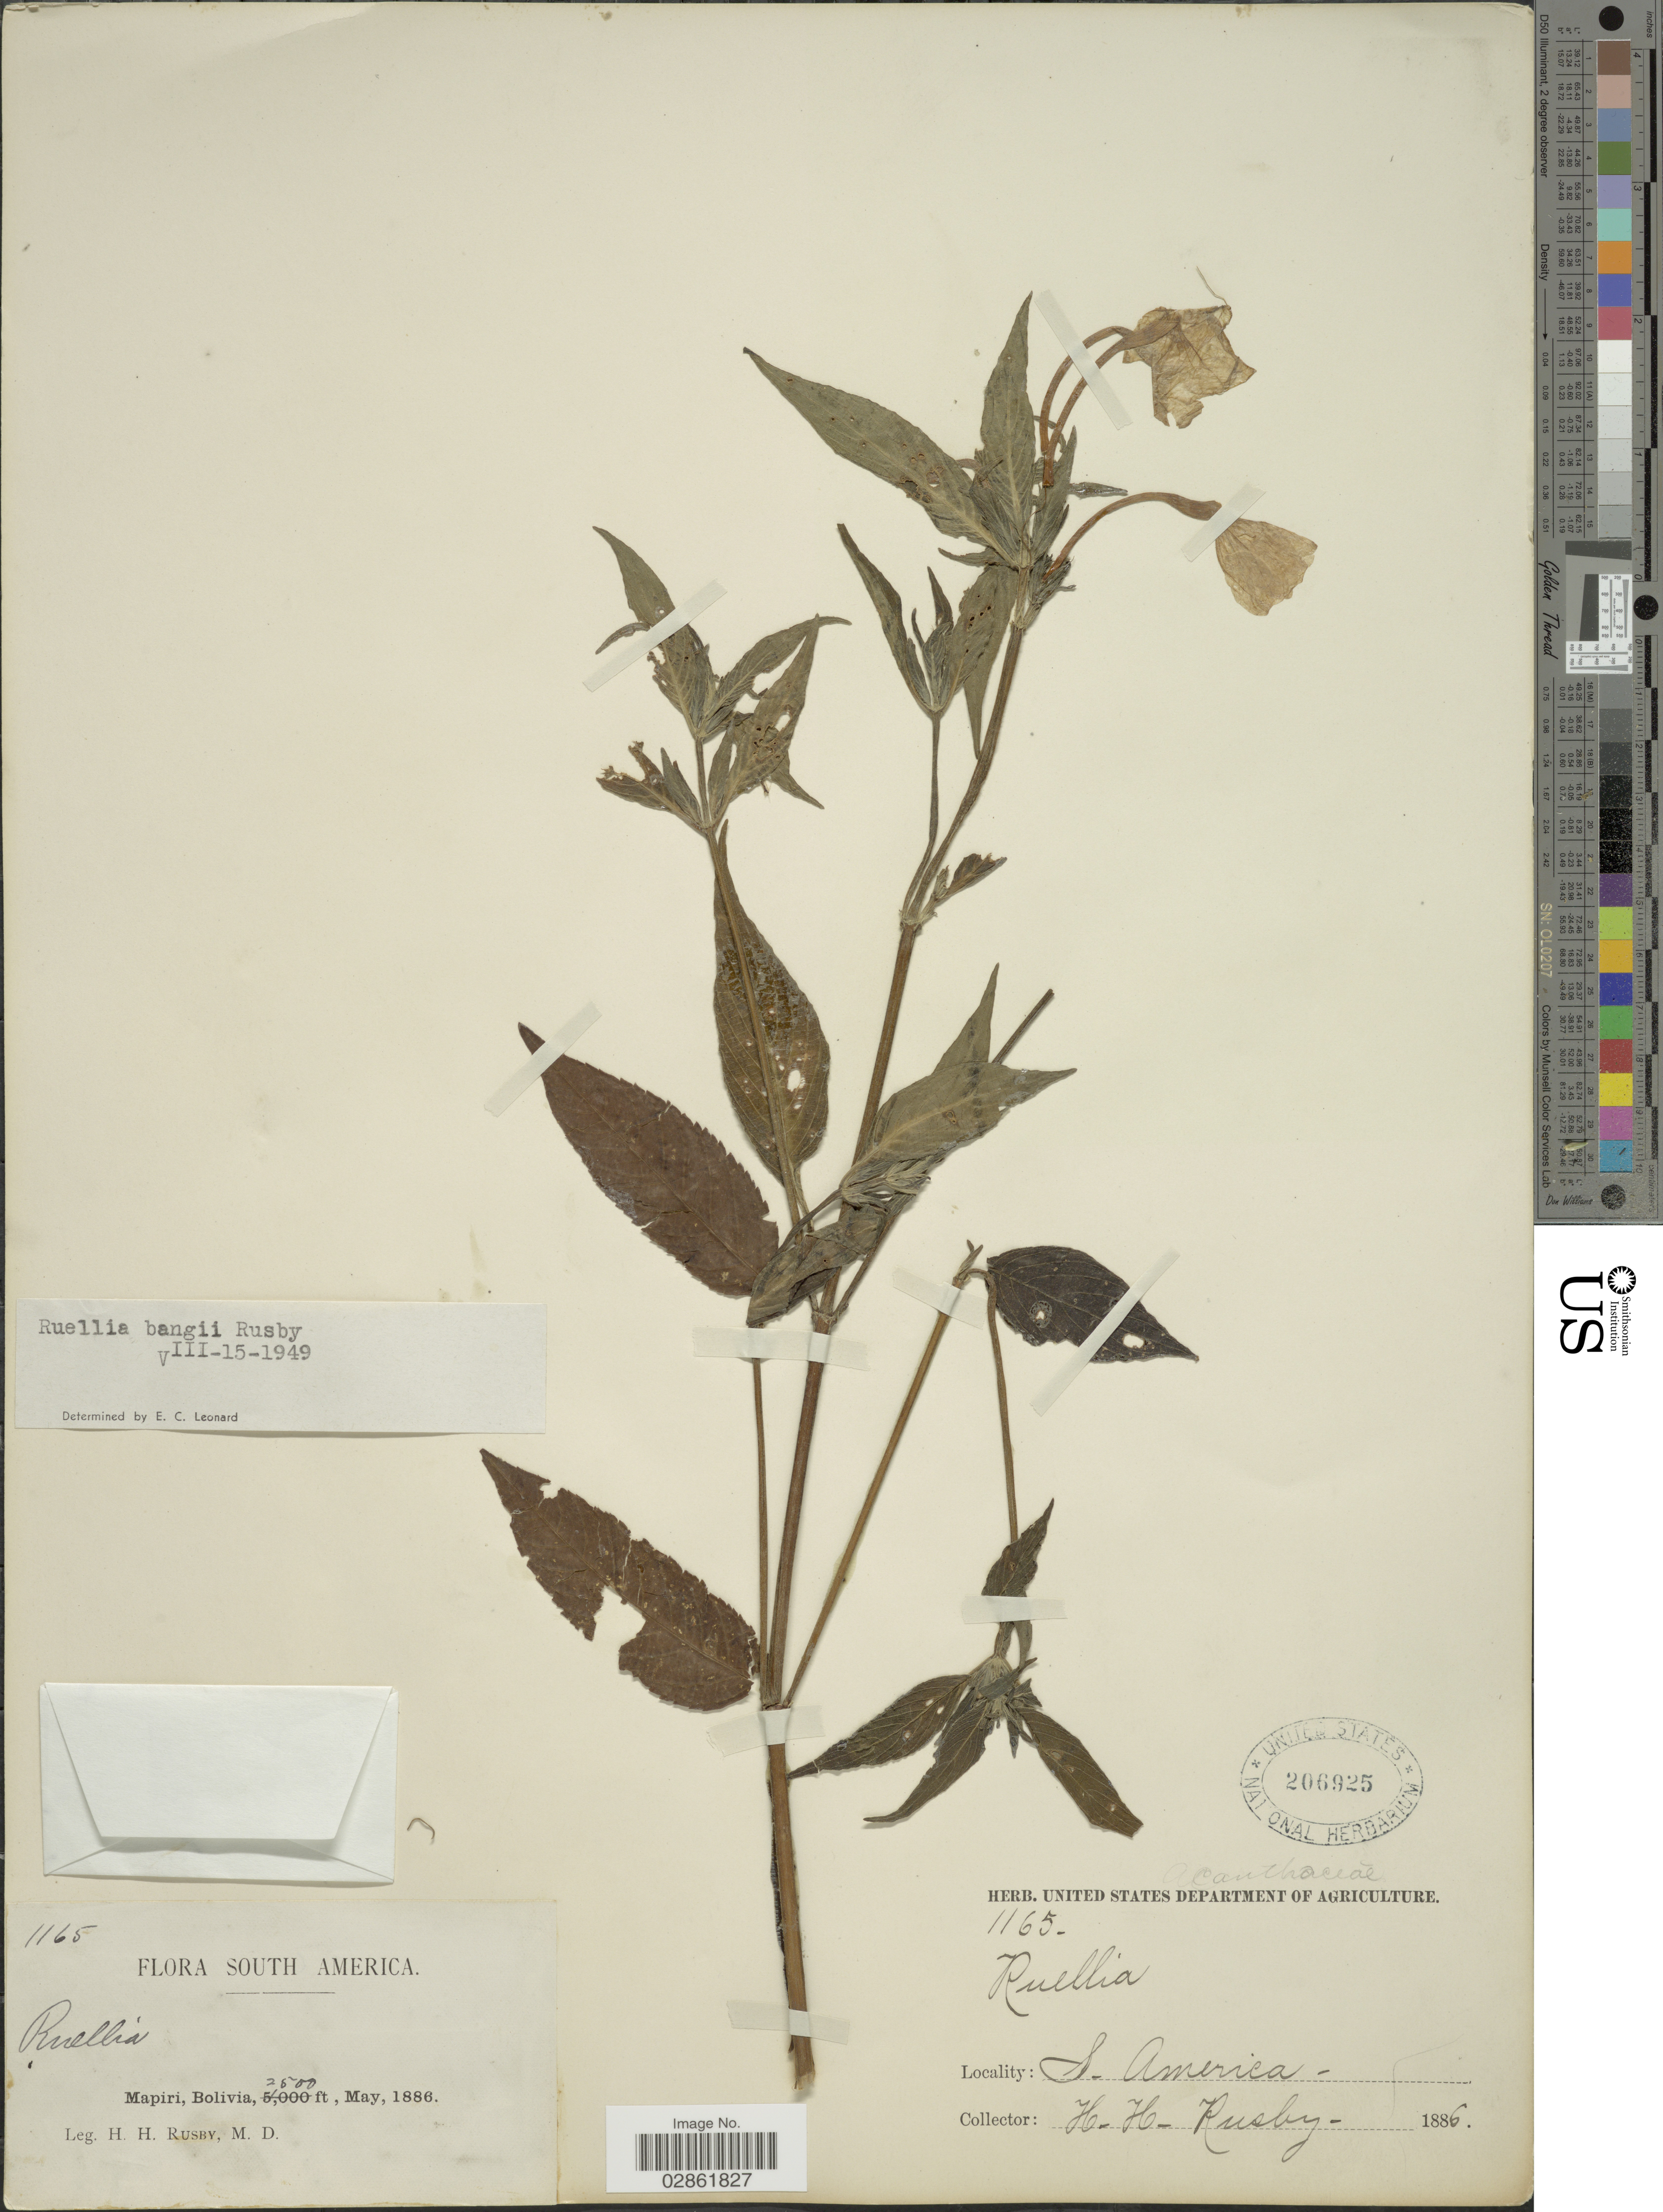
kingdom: Plantae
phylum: Tracheophyta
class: Magnoliopsida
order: Lamiales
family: Acanthaceae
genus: Ruellia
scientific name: Ruellia puri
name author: Mart. ex Nees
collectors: H. H. Rusby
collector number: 1165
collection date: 1886-05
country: Bolivia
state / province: La Páz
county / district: Larecaja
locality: Mapiri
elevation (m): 762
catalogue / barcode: US 206925